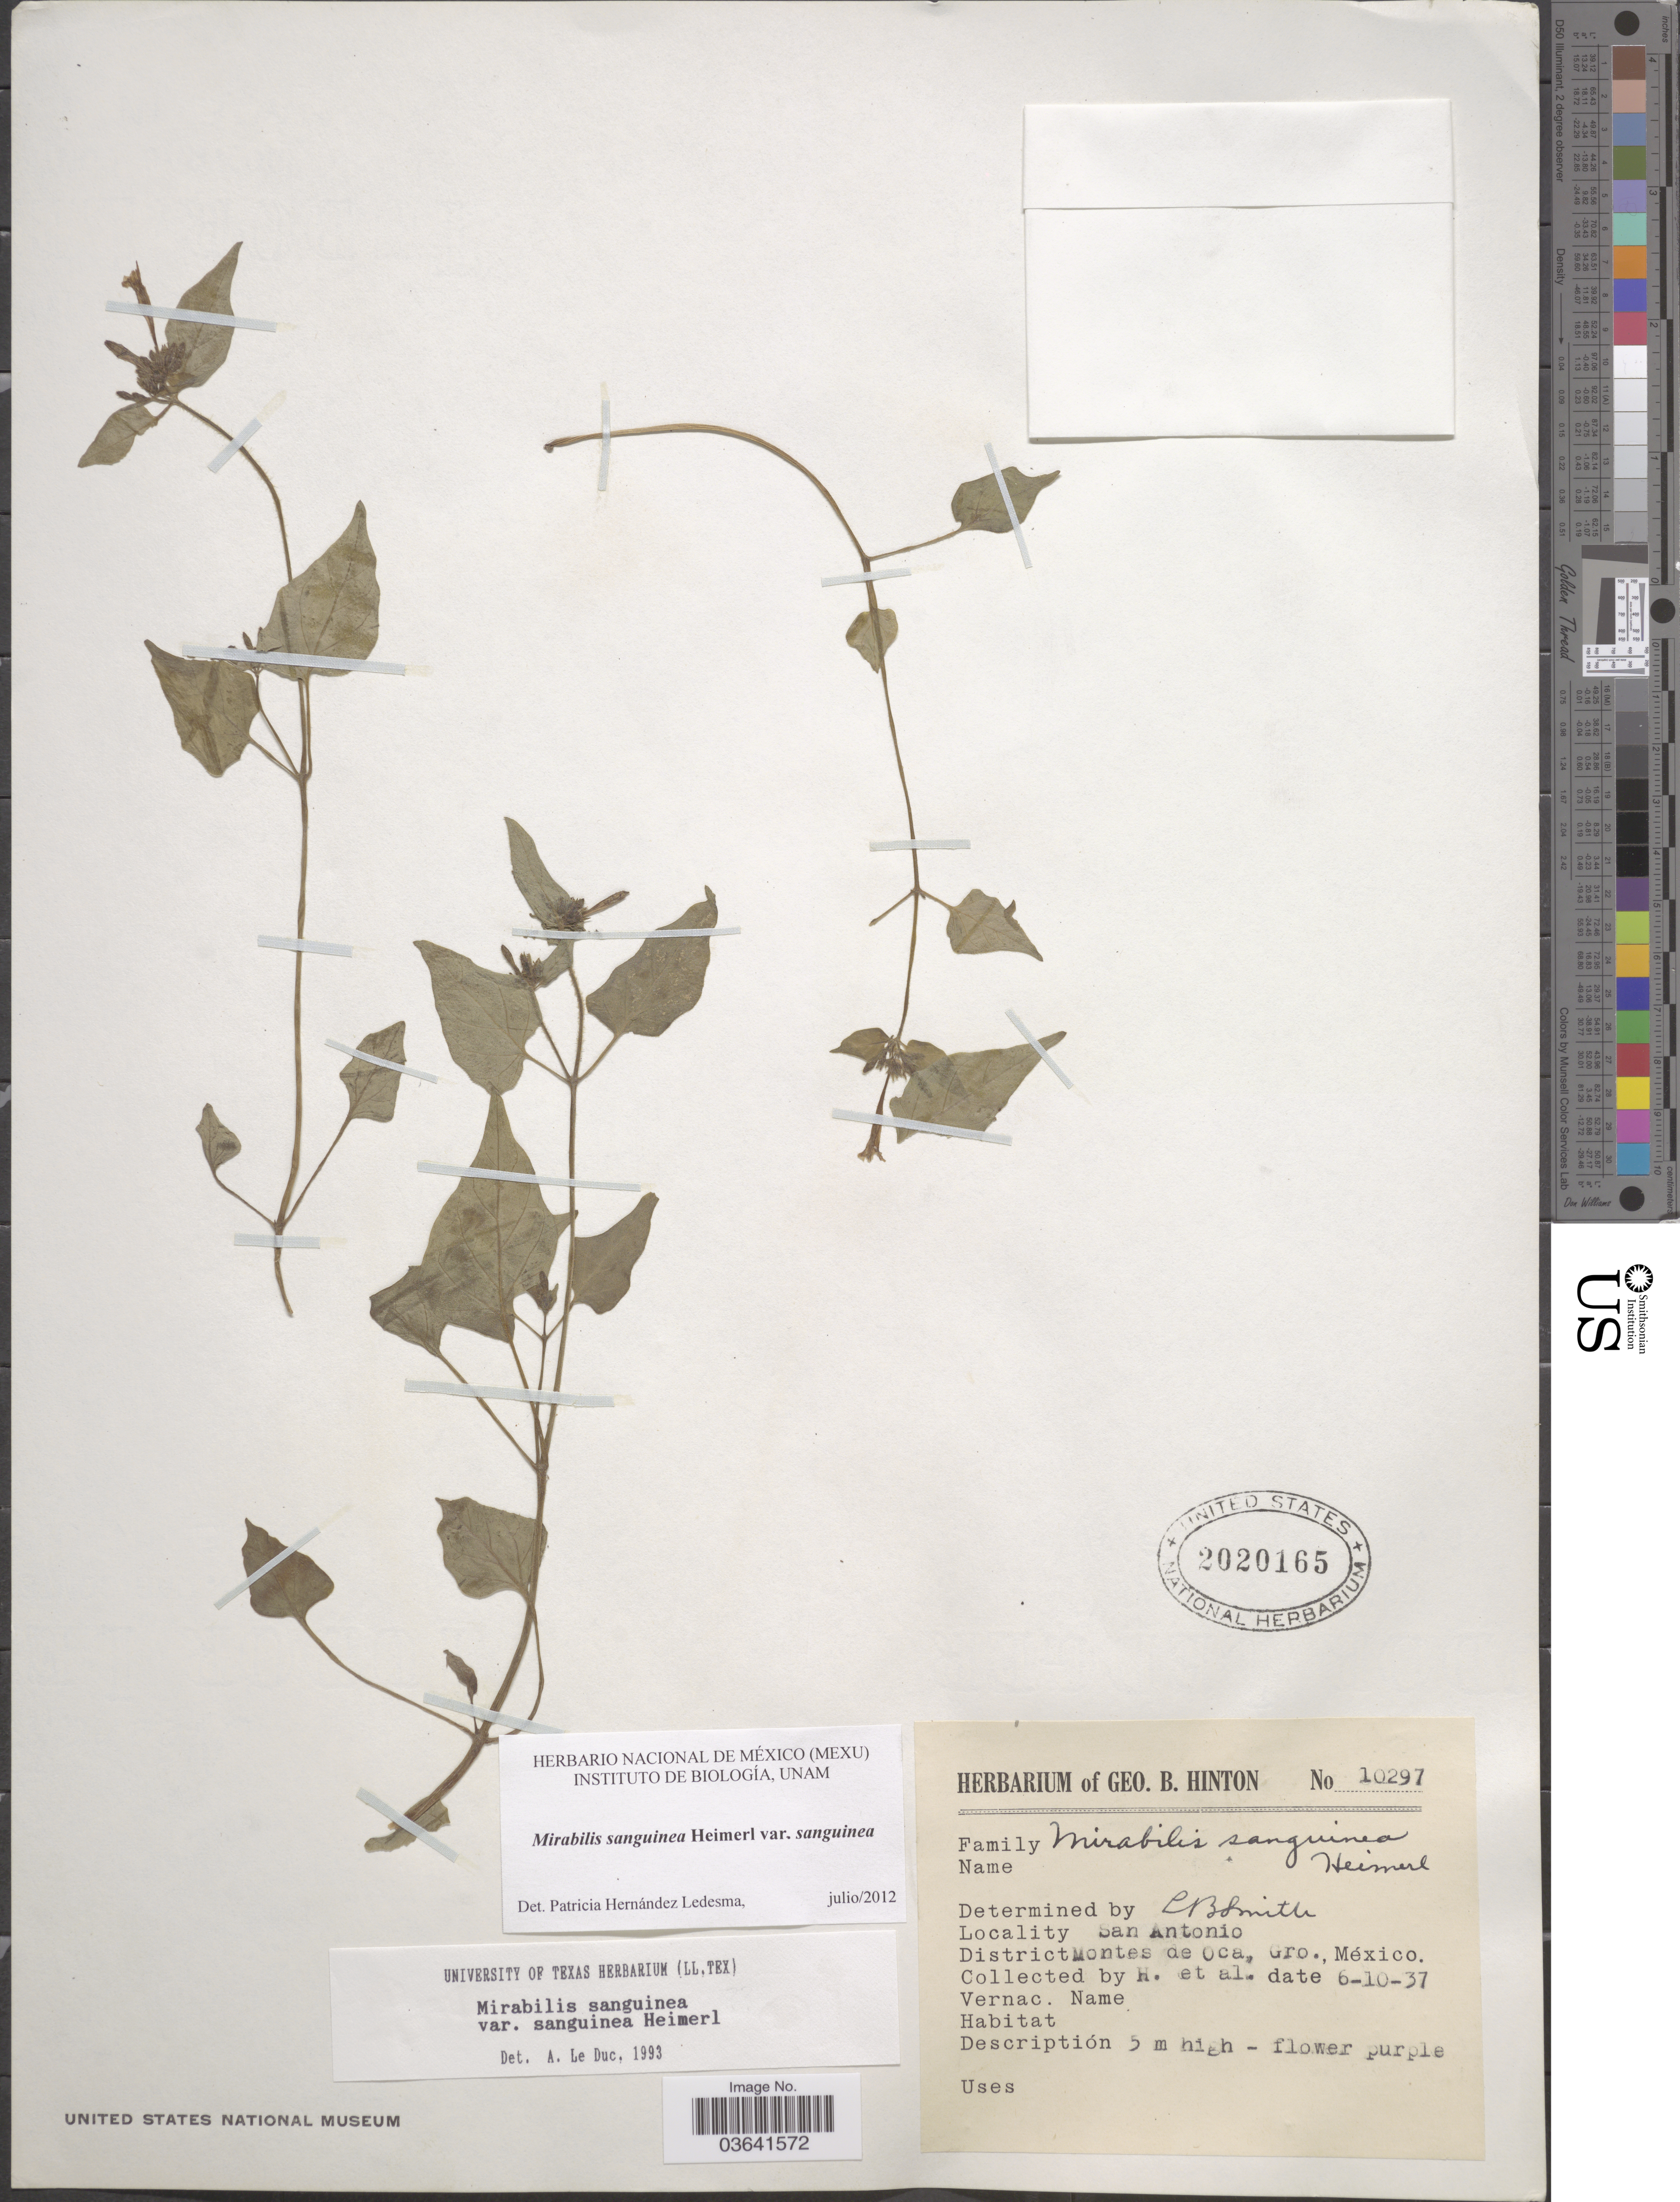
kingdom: Plantae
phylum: Tracheophyta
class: Magnoliopsida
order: Caryophyllales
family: Nyctaginaceae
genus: Mirabilis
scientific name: Mirabilis sanguinea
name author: Heimerl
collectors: G. B. Hinton & et al.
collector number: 10297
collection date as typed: Transcribed d/m/y: 6/10/37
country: Mexico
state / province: Guerrero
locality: San Antonio. District Montes de Oca.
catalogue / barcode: US 2020165